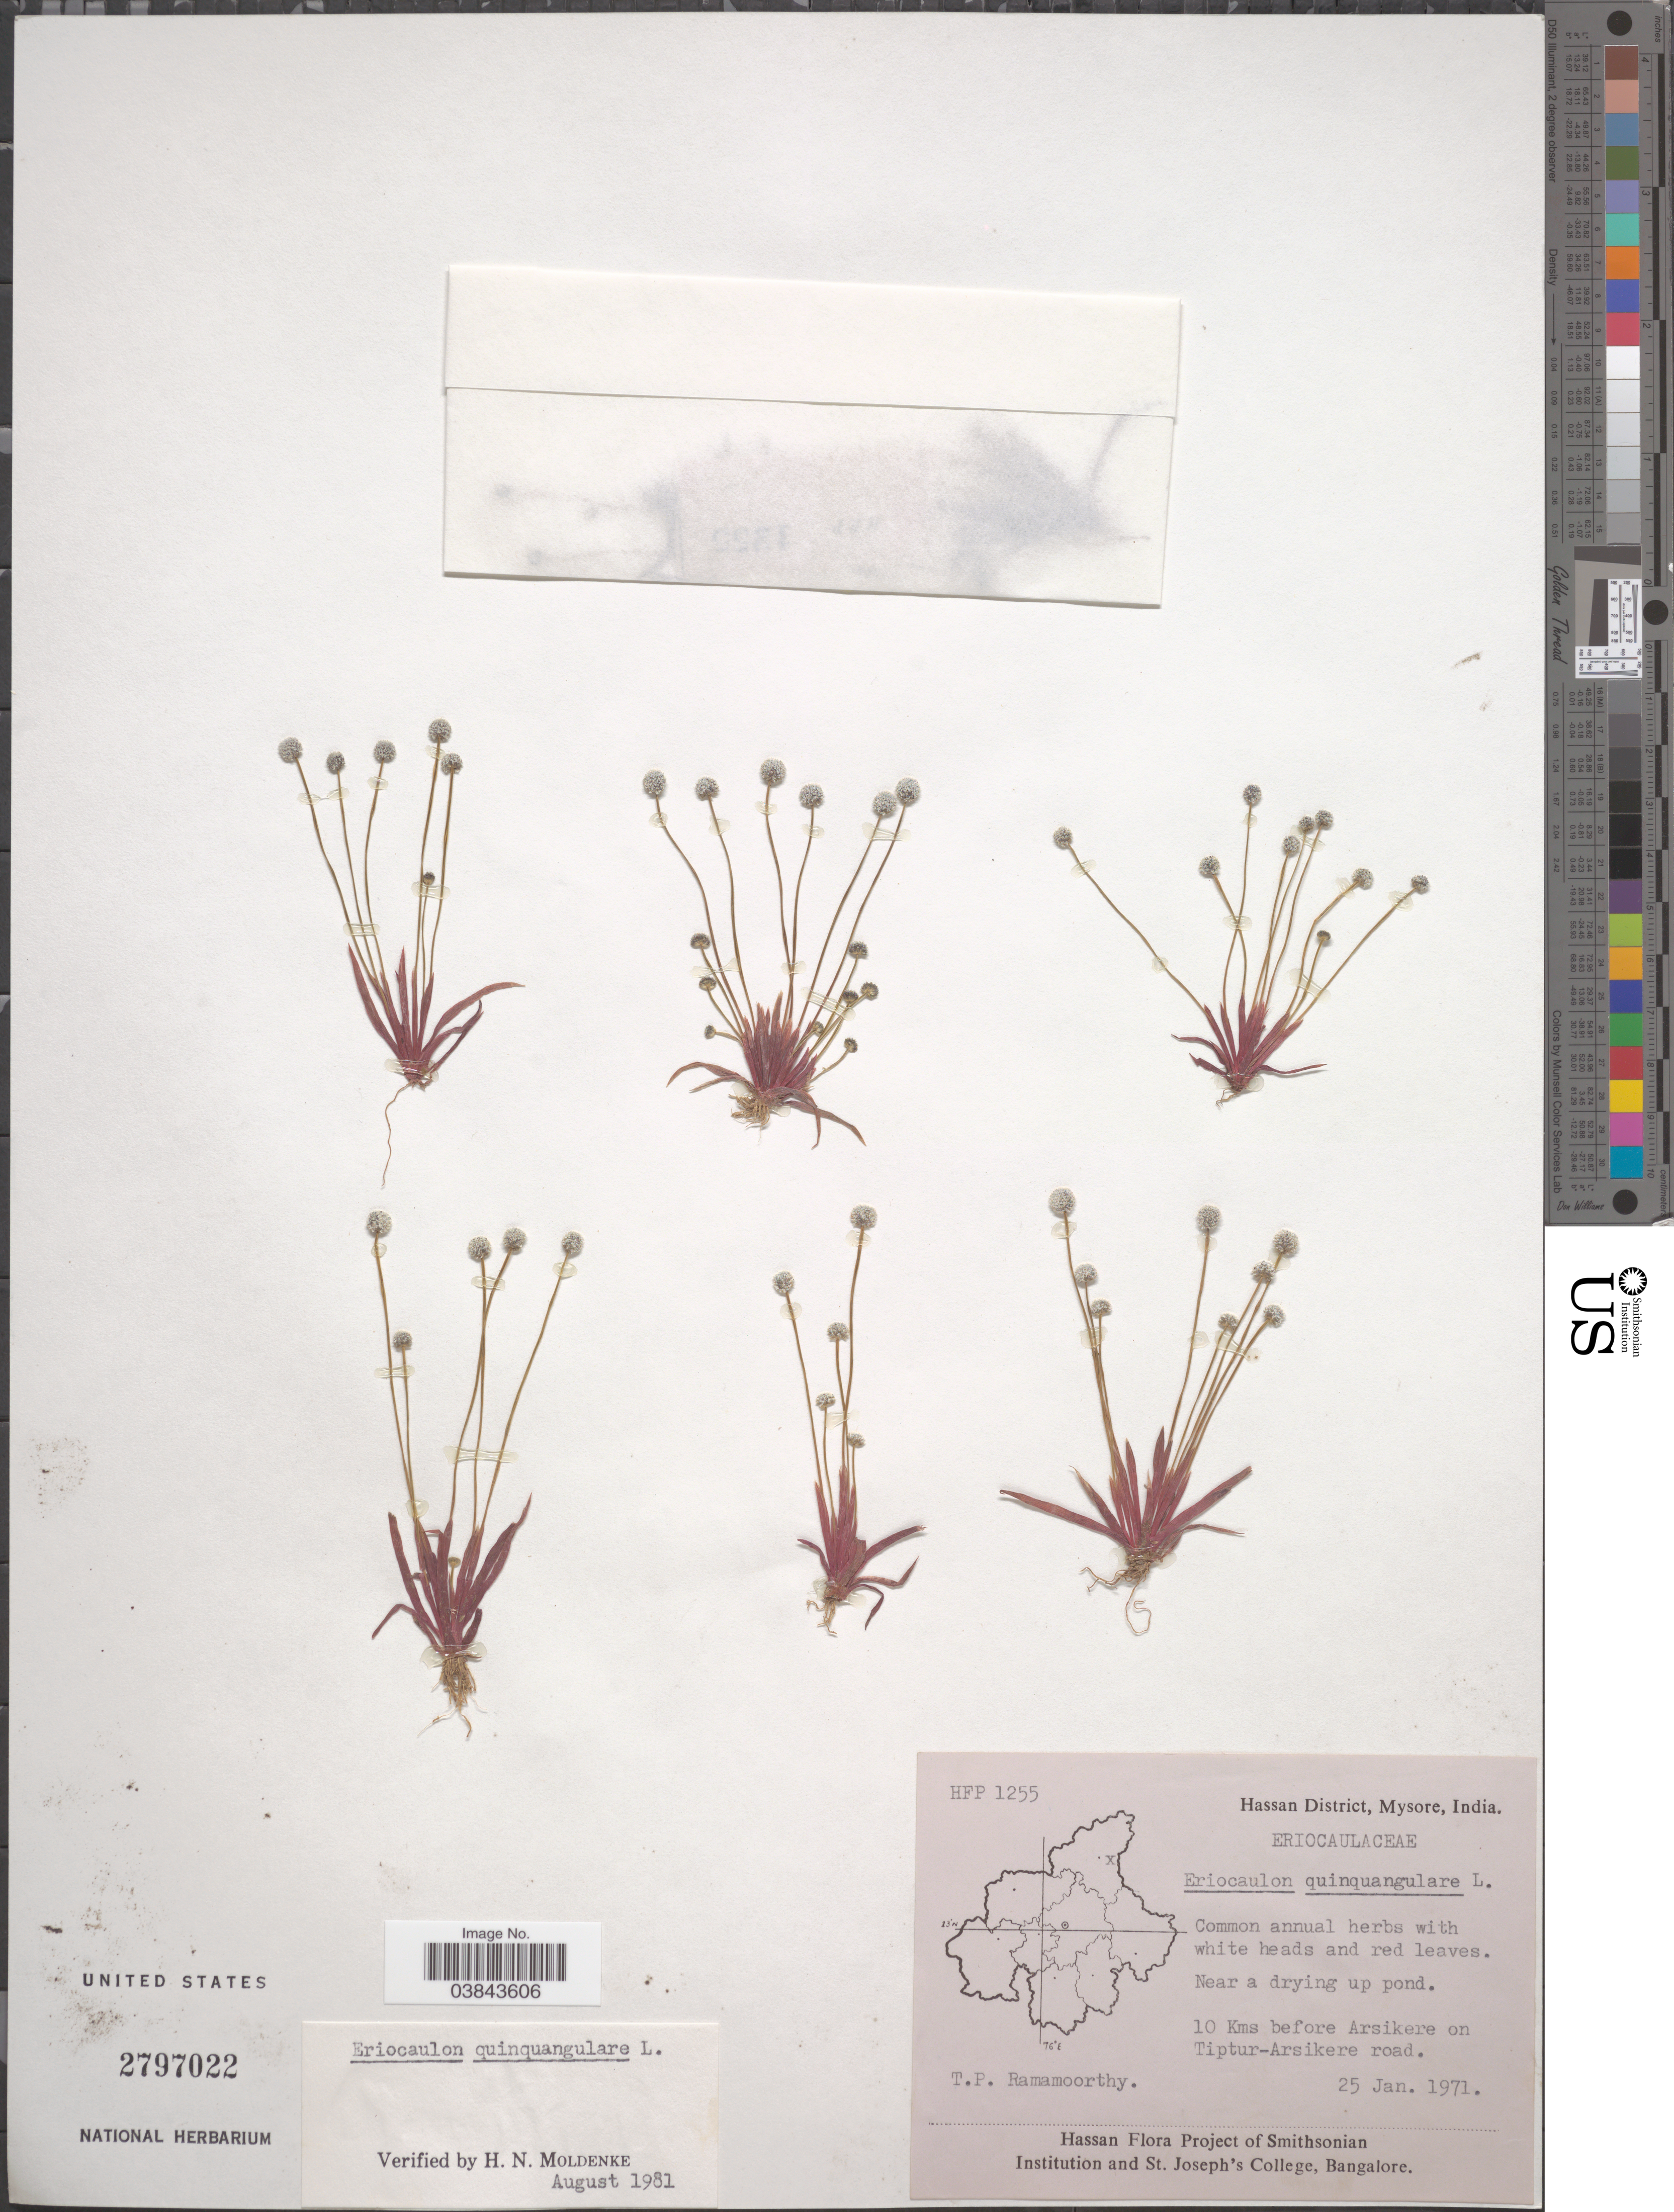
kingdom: Plantae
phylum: Tracheophyta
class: Liliopsida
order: Poales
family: Eriocaulaceae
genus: Eriocaulon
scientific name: Eriocaulon quinquangulare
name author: L.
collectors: T. P. Ramamoorthy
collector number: HFP 1255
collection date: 1971-01-25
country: India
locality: Hassan District, Mysore. 10 Kms before Arsikere on Tiptur-Arsikere road.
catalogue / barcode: US 2797022